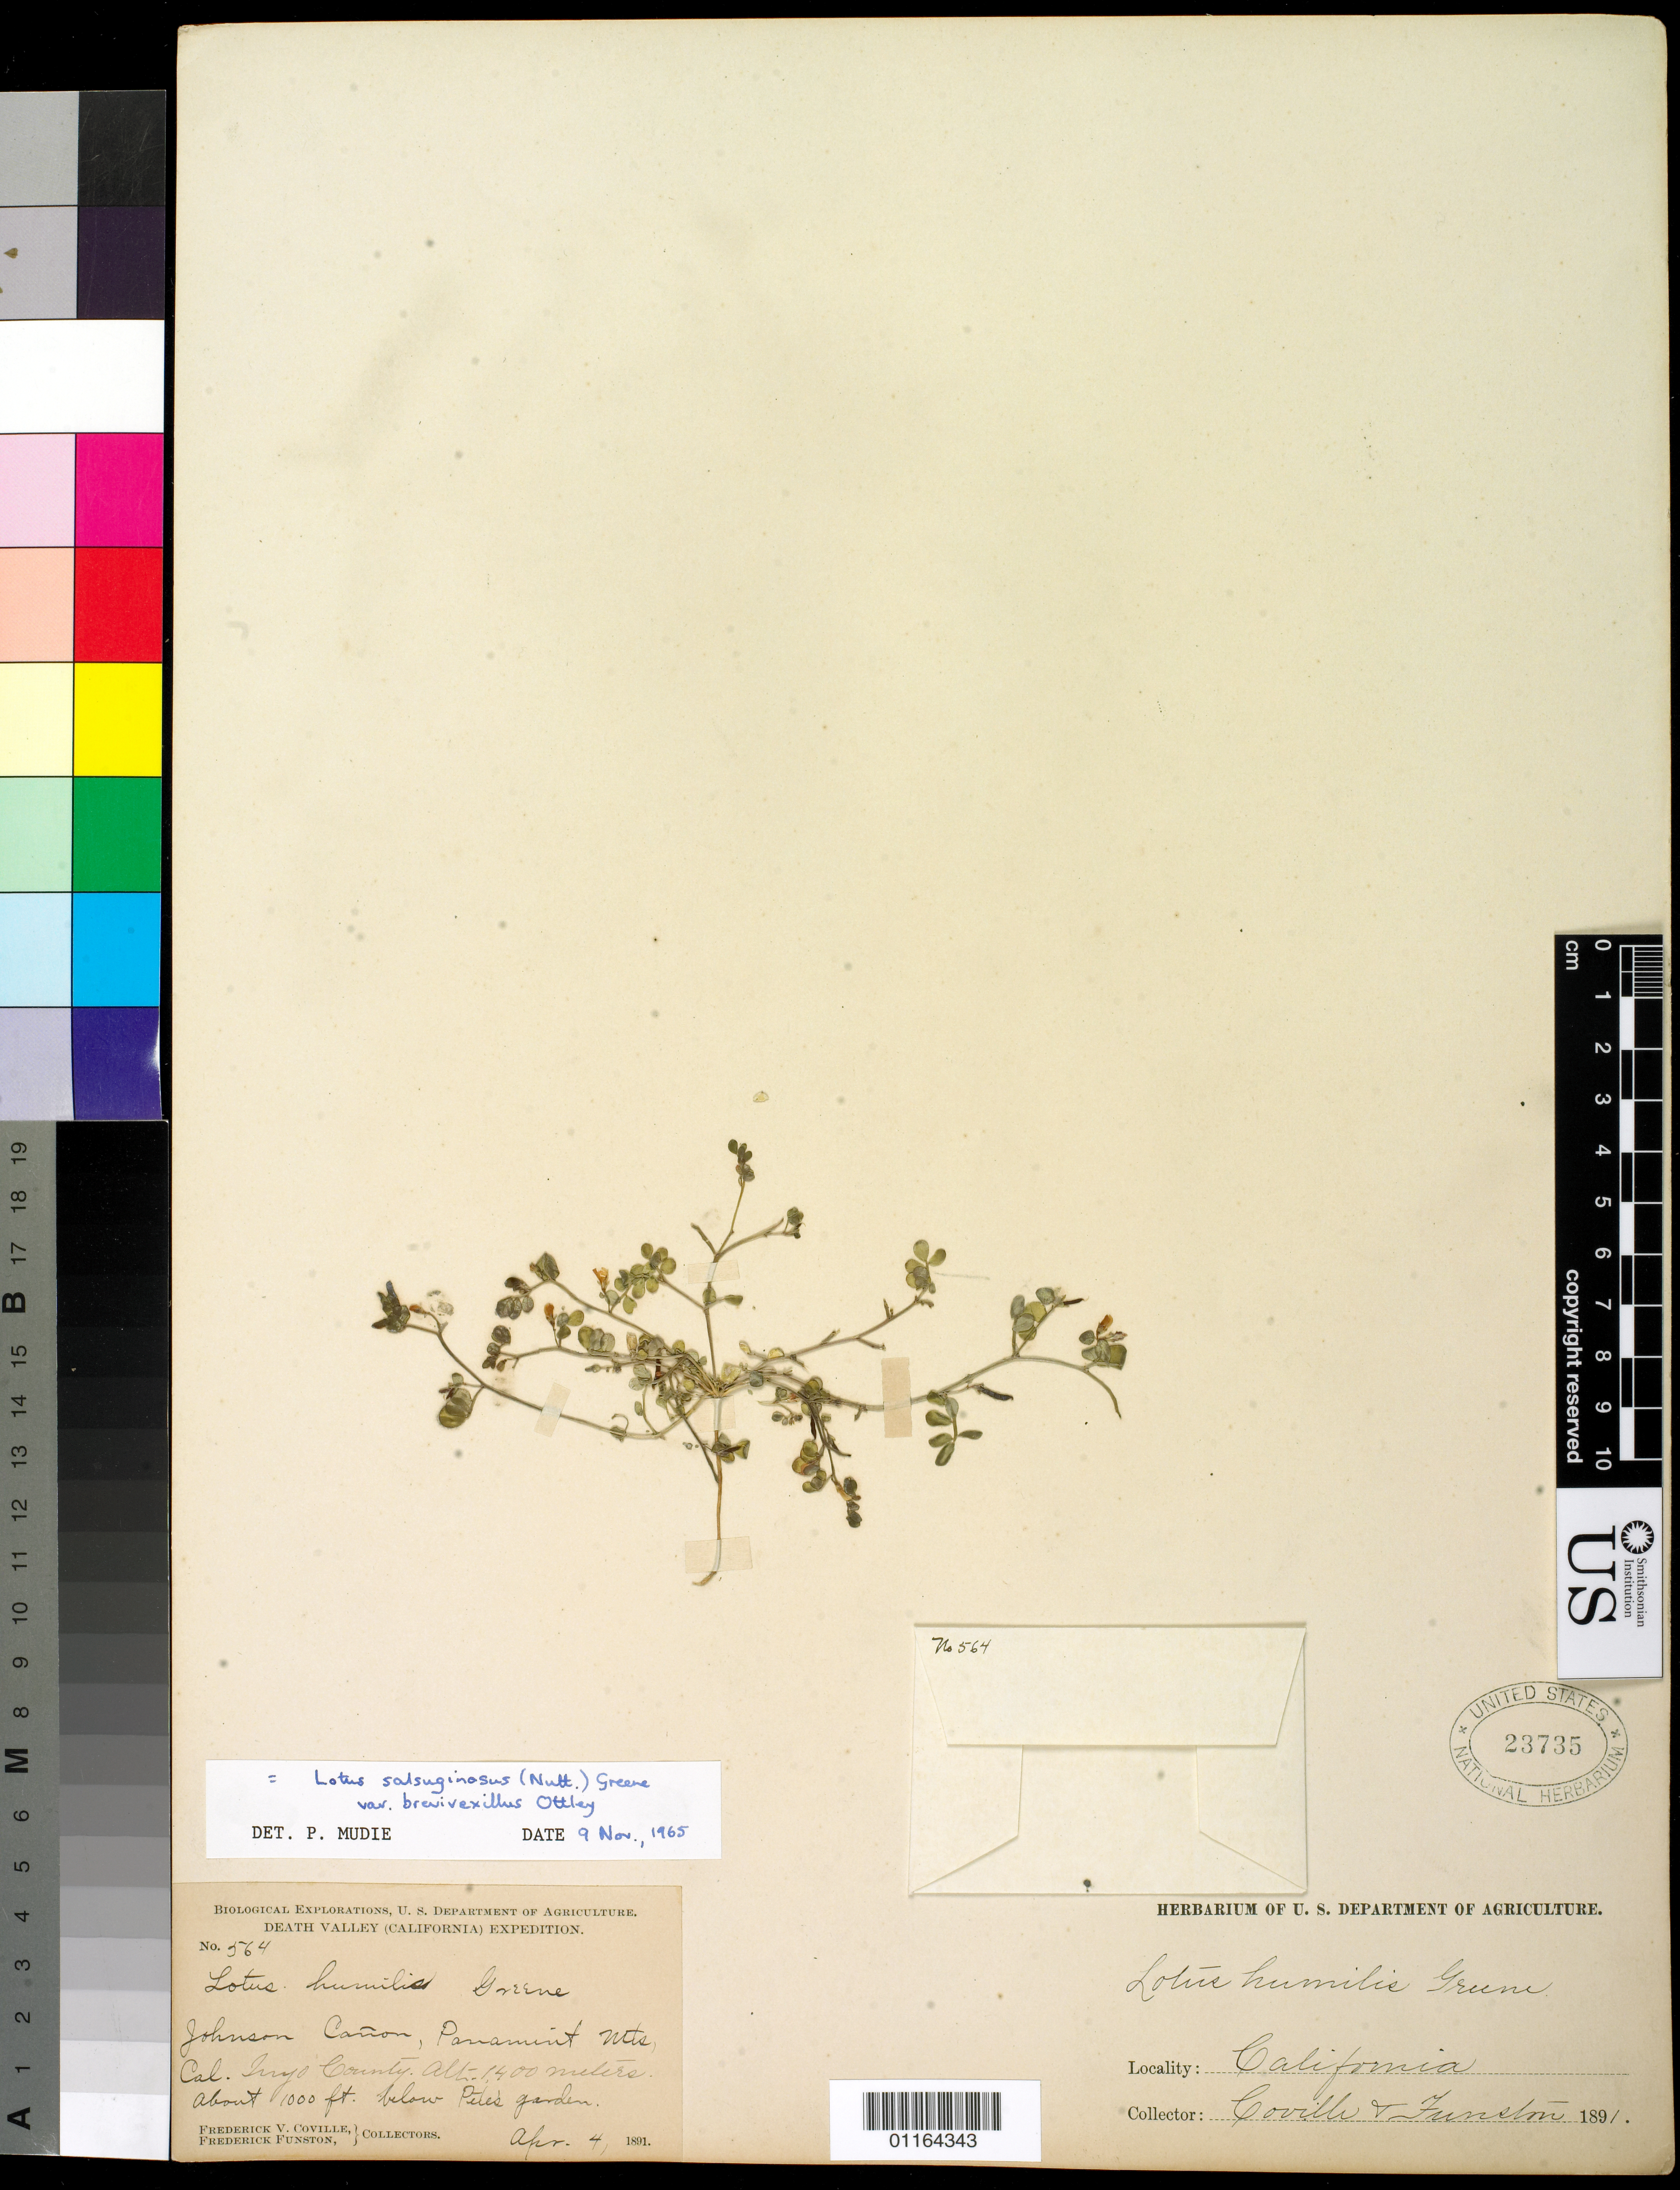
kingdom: Plantae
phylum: Tracheophyta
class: Magnoliopsida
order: Fabales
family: Fabaceae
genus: Acmispon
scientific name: Acmispon maritimus var. brevivexillus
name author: (Ottley) Brouillet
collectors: F. V. Coville & F. Funston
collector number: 564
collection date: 1891-04-04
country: United States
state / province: California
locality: Johnson Canyon, Panamint Mts, about 1000 ft below Pete's Garden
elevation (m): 1400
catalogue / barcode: US 23735